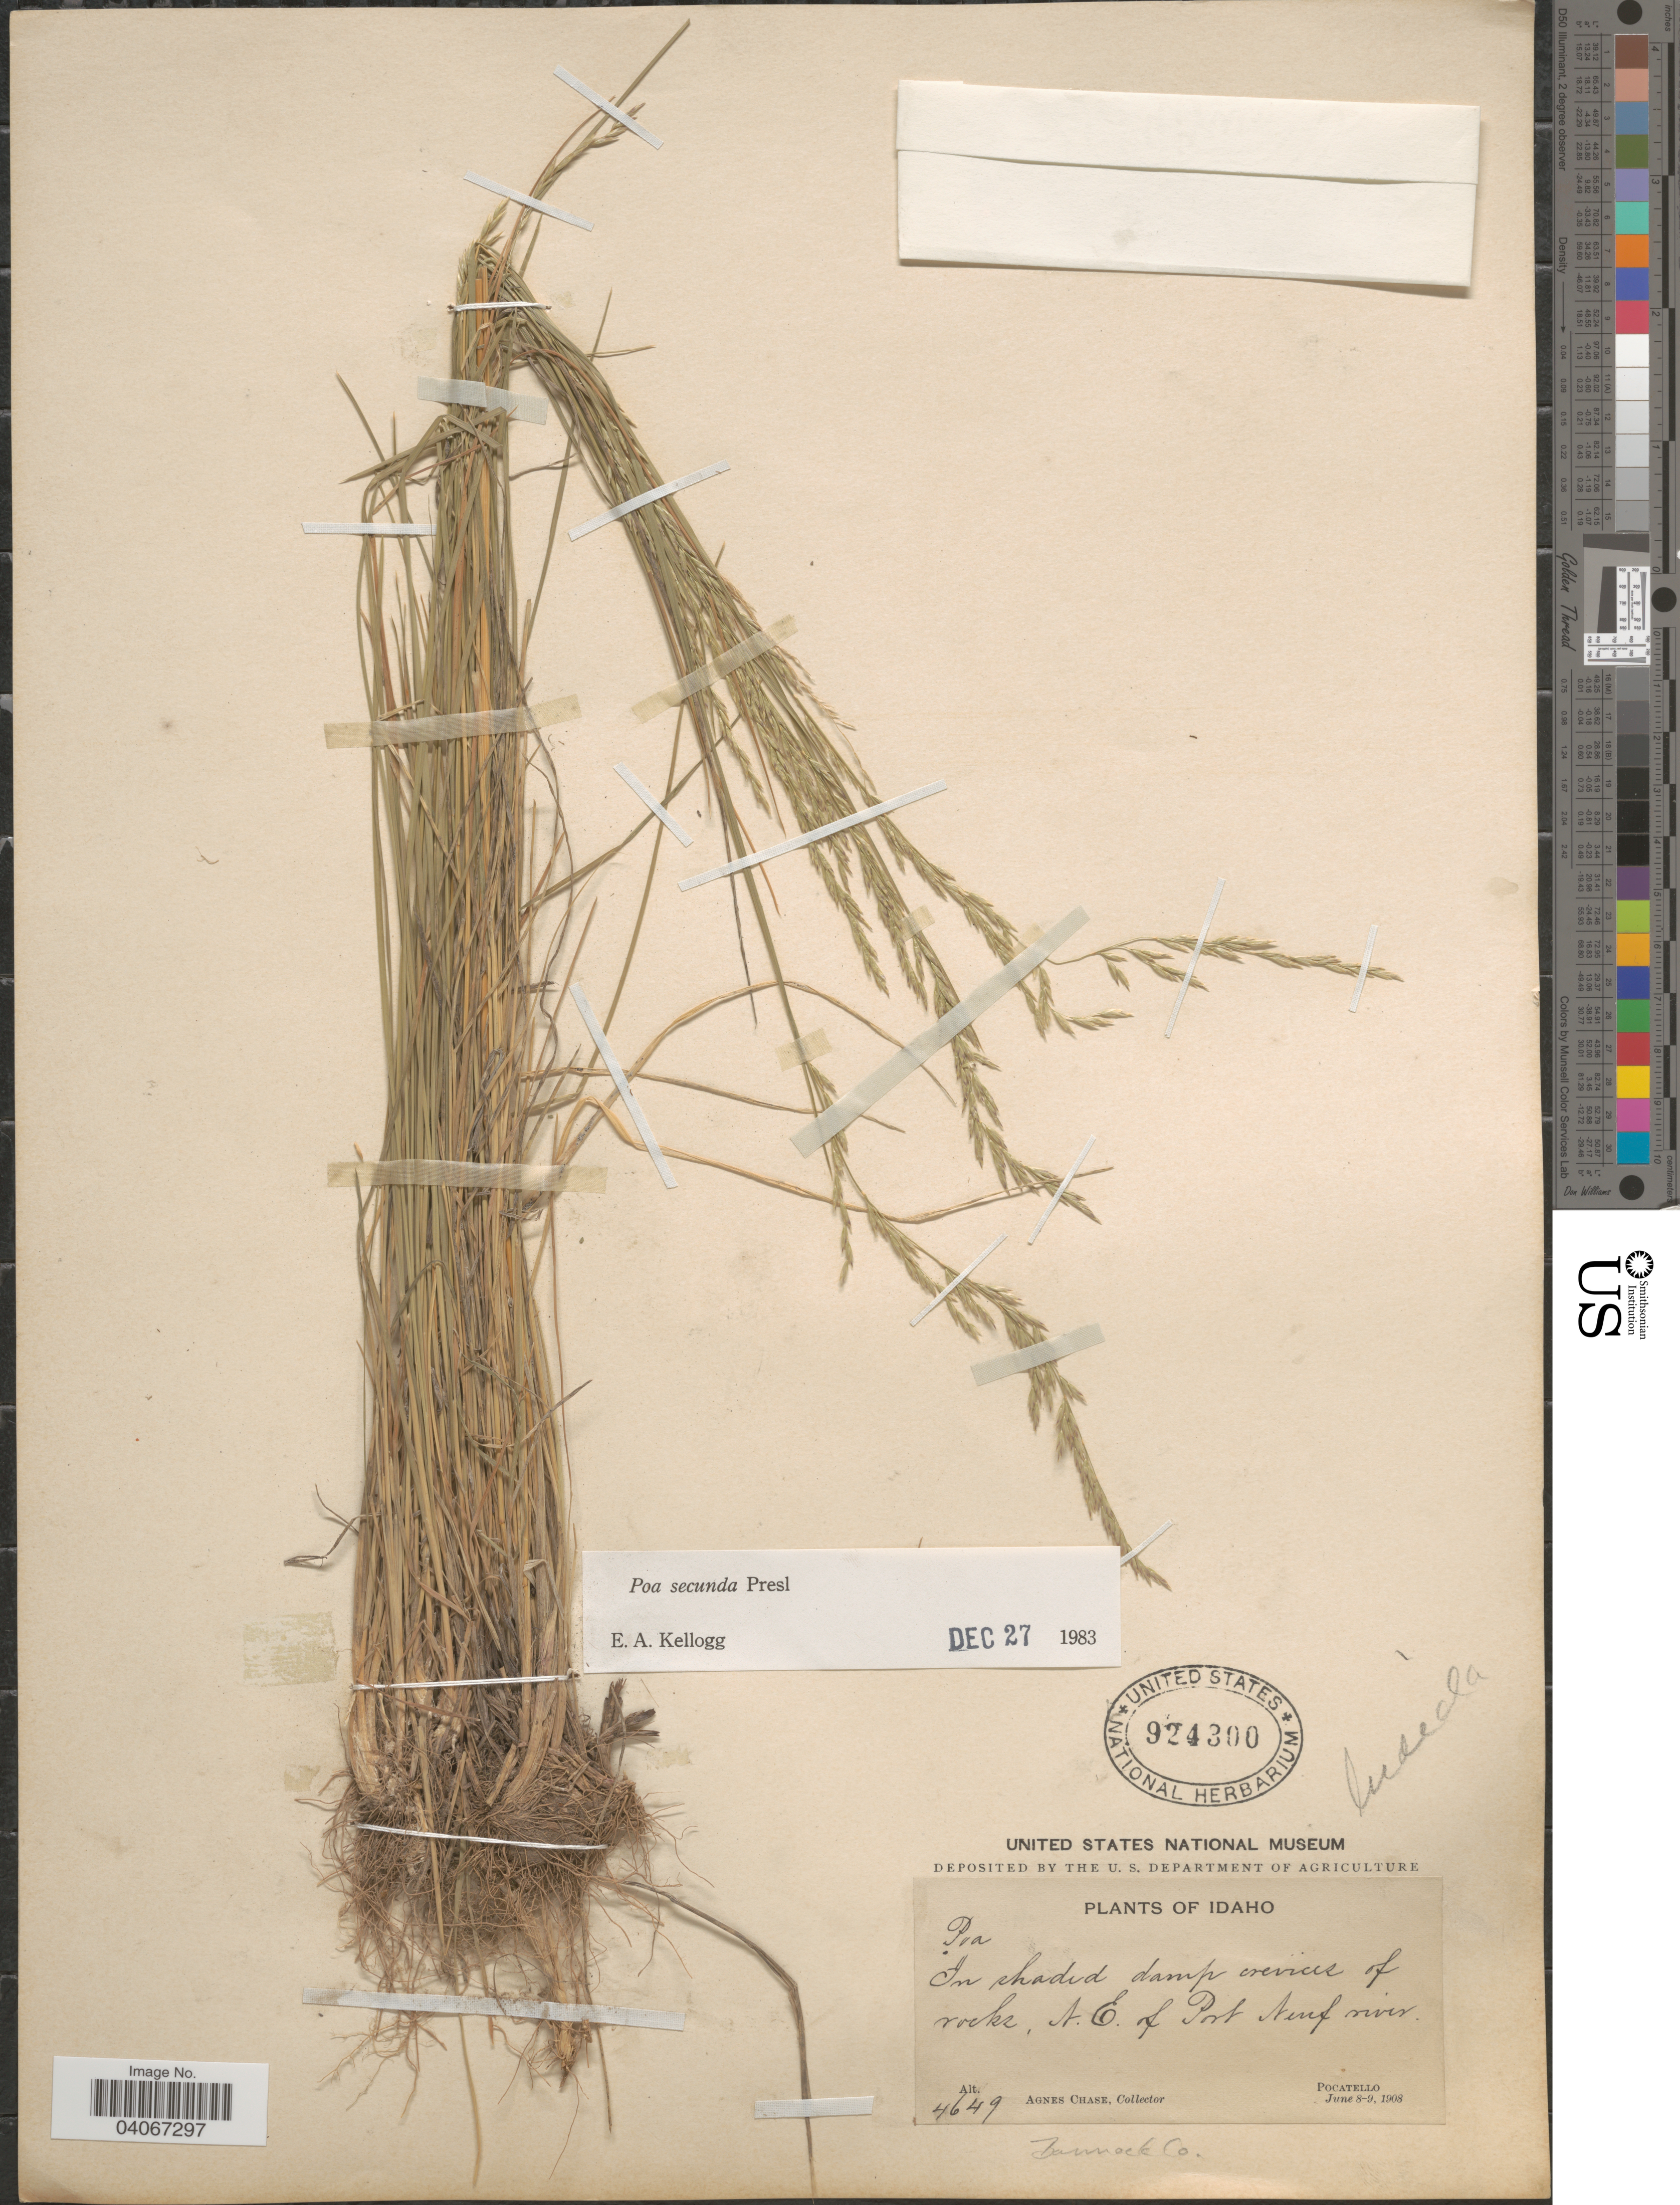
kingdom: Plantae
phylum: Tracheophyta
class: Liliopsida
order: Poales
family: Poaceae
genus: Poa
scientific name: Poa secunda subsp. secunda var. secunda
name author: J. Presl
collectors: A. Chase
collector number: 4649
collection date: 1908-06-08/1908-06-09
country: United States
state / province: Idaho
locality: In shaded damp crevices of rocks, N. E. of Port Neuf river. Pocatello. Bannock Co.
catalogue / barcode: US 924300